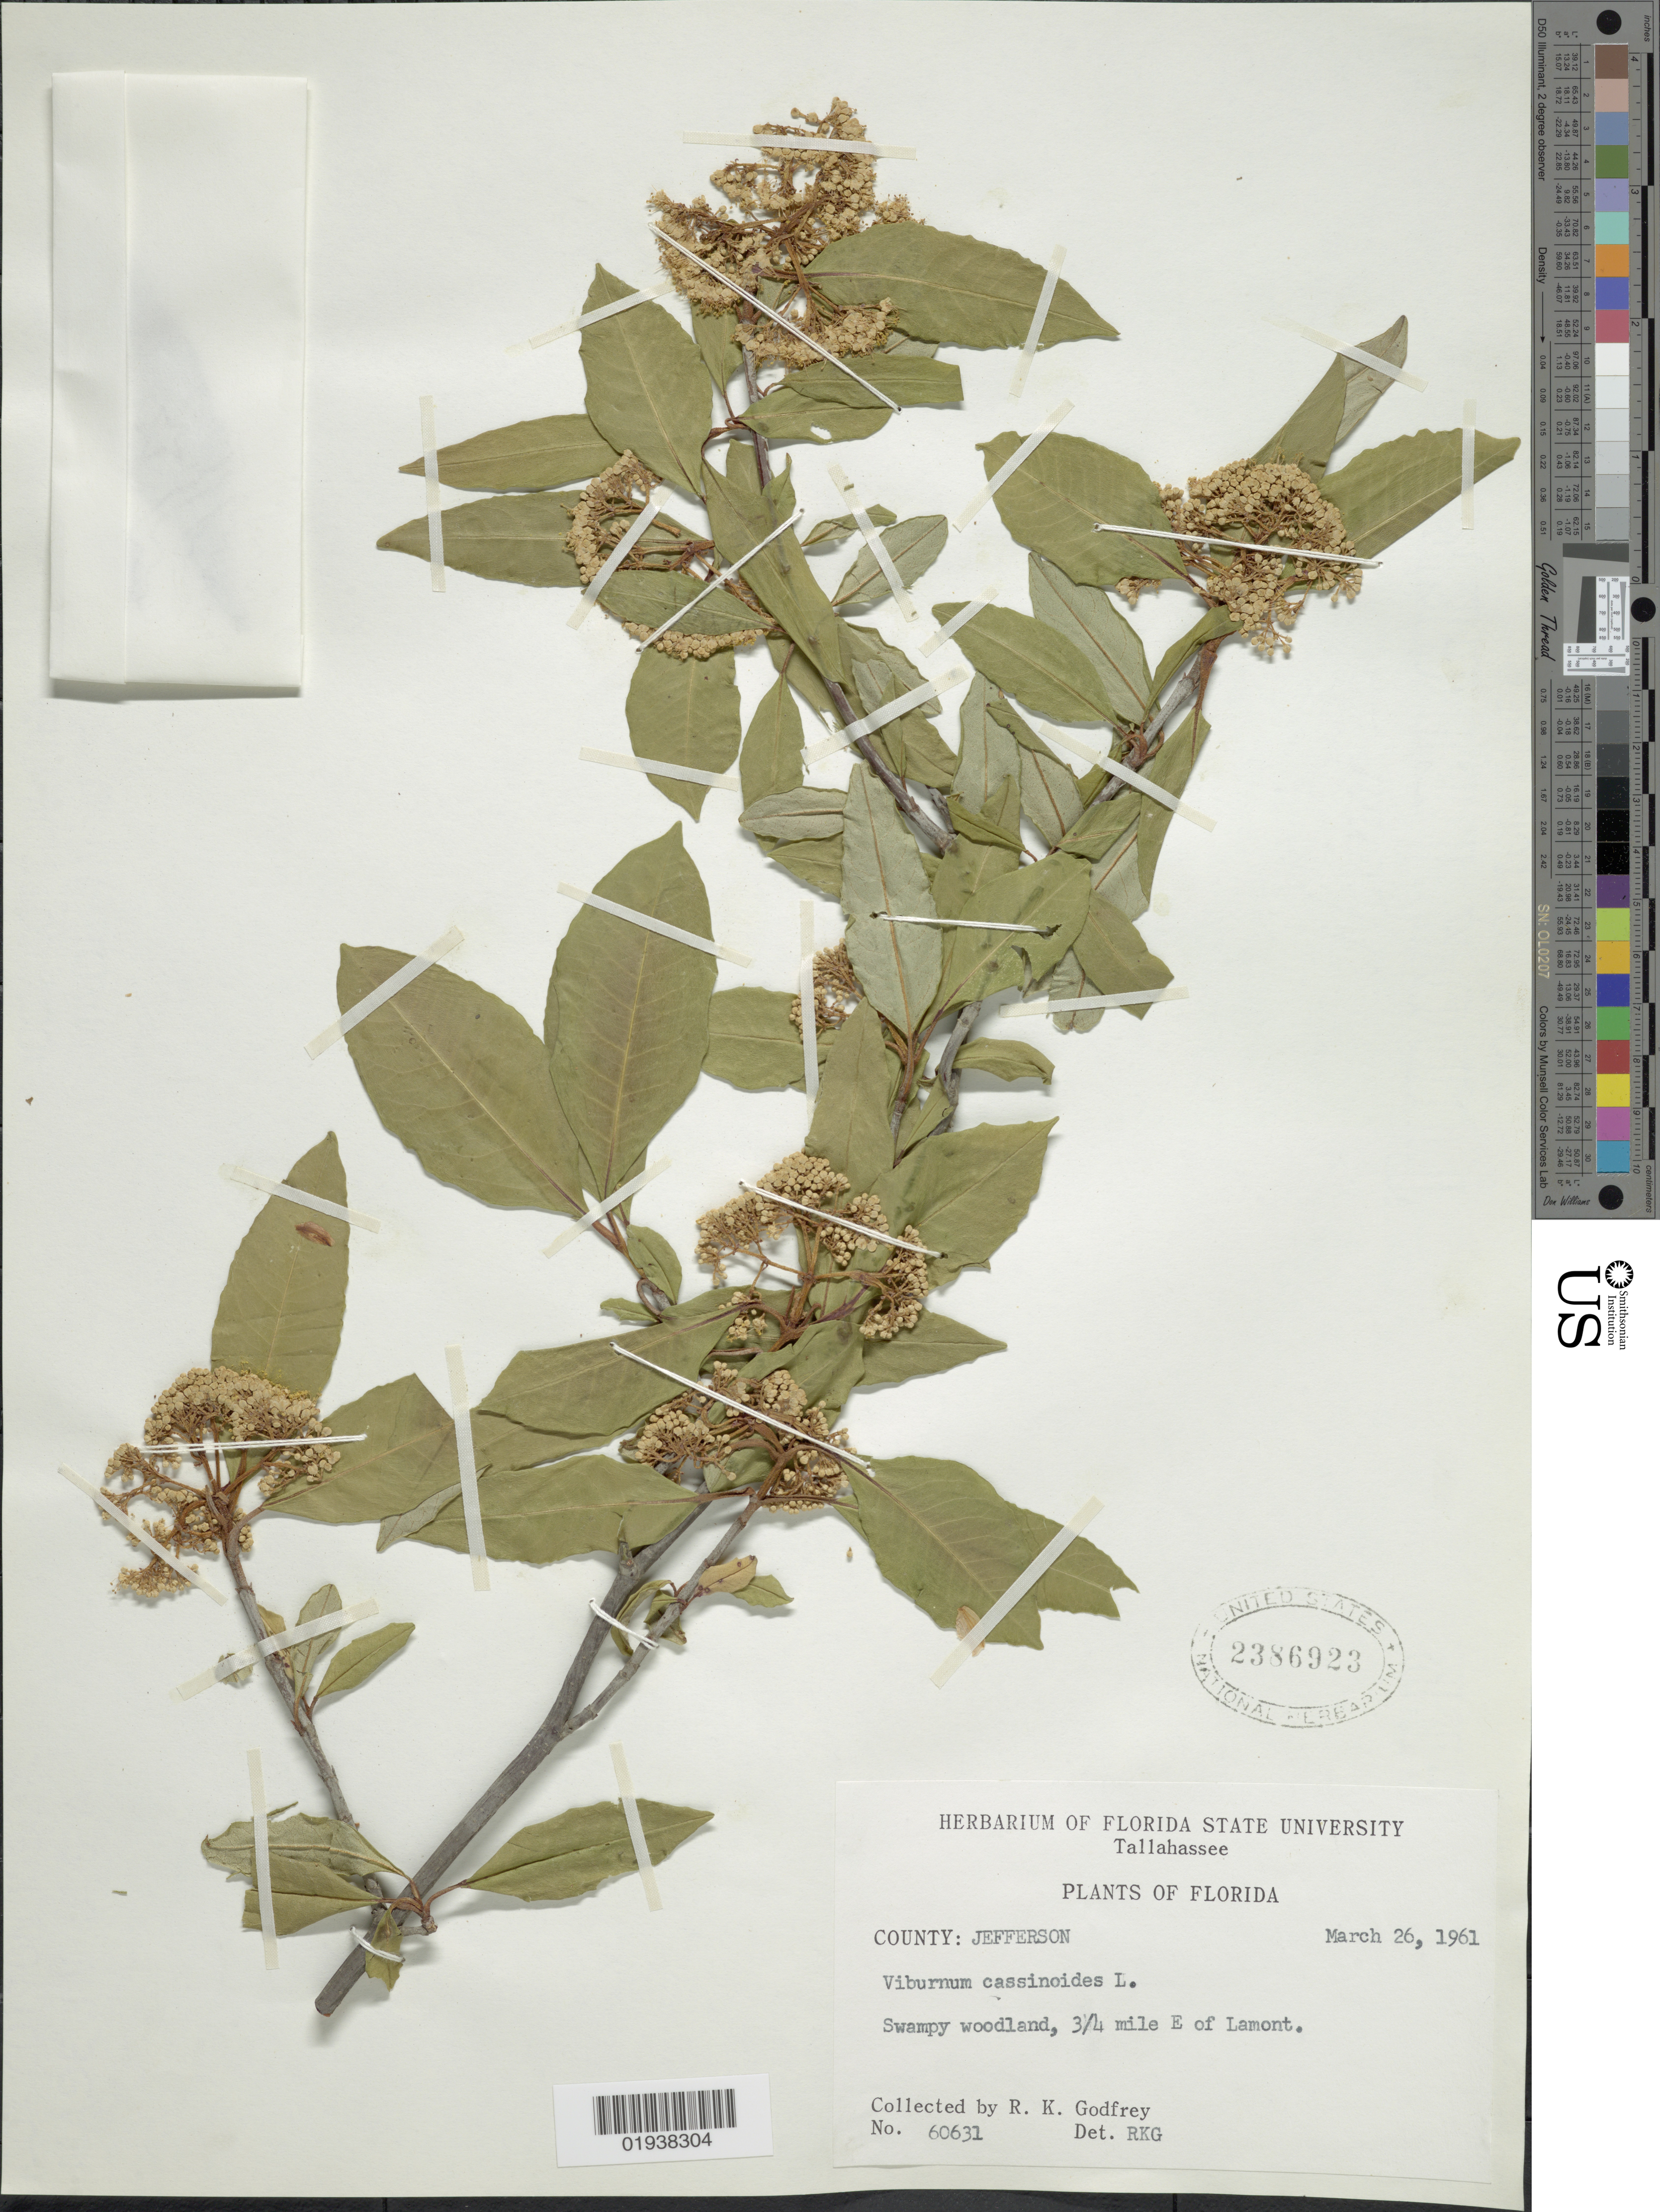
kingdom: Plantae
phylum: Tracheophyta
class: Magnoliopsida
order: Dipsacales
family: Viburnaceae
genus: Viburnum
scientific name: Viburnum cassinoides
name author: L.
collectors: R. K. Godfrey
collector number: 60631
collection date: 1961-03-26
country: United States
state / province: Florida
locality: County: Jefferson, Swampy woodland, 3/4 miles E of Lamont.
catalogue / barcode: US 2386923